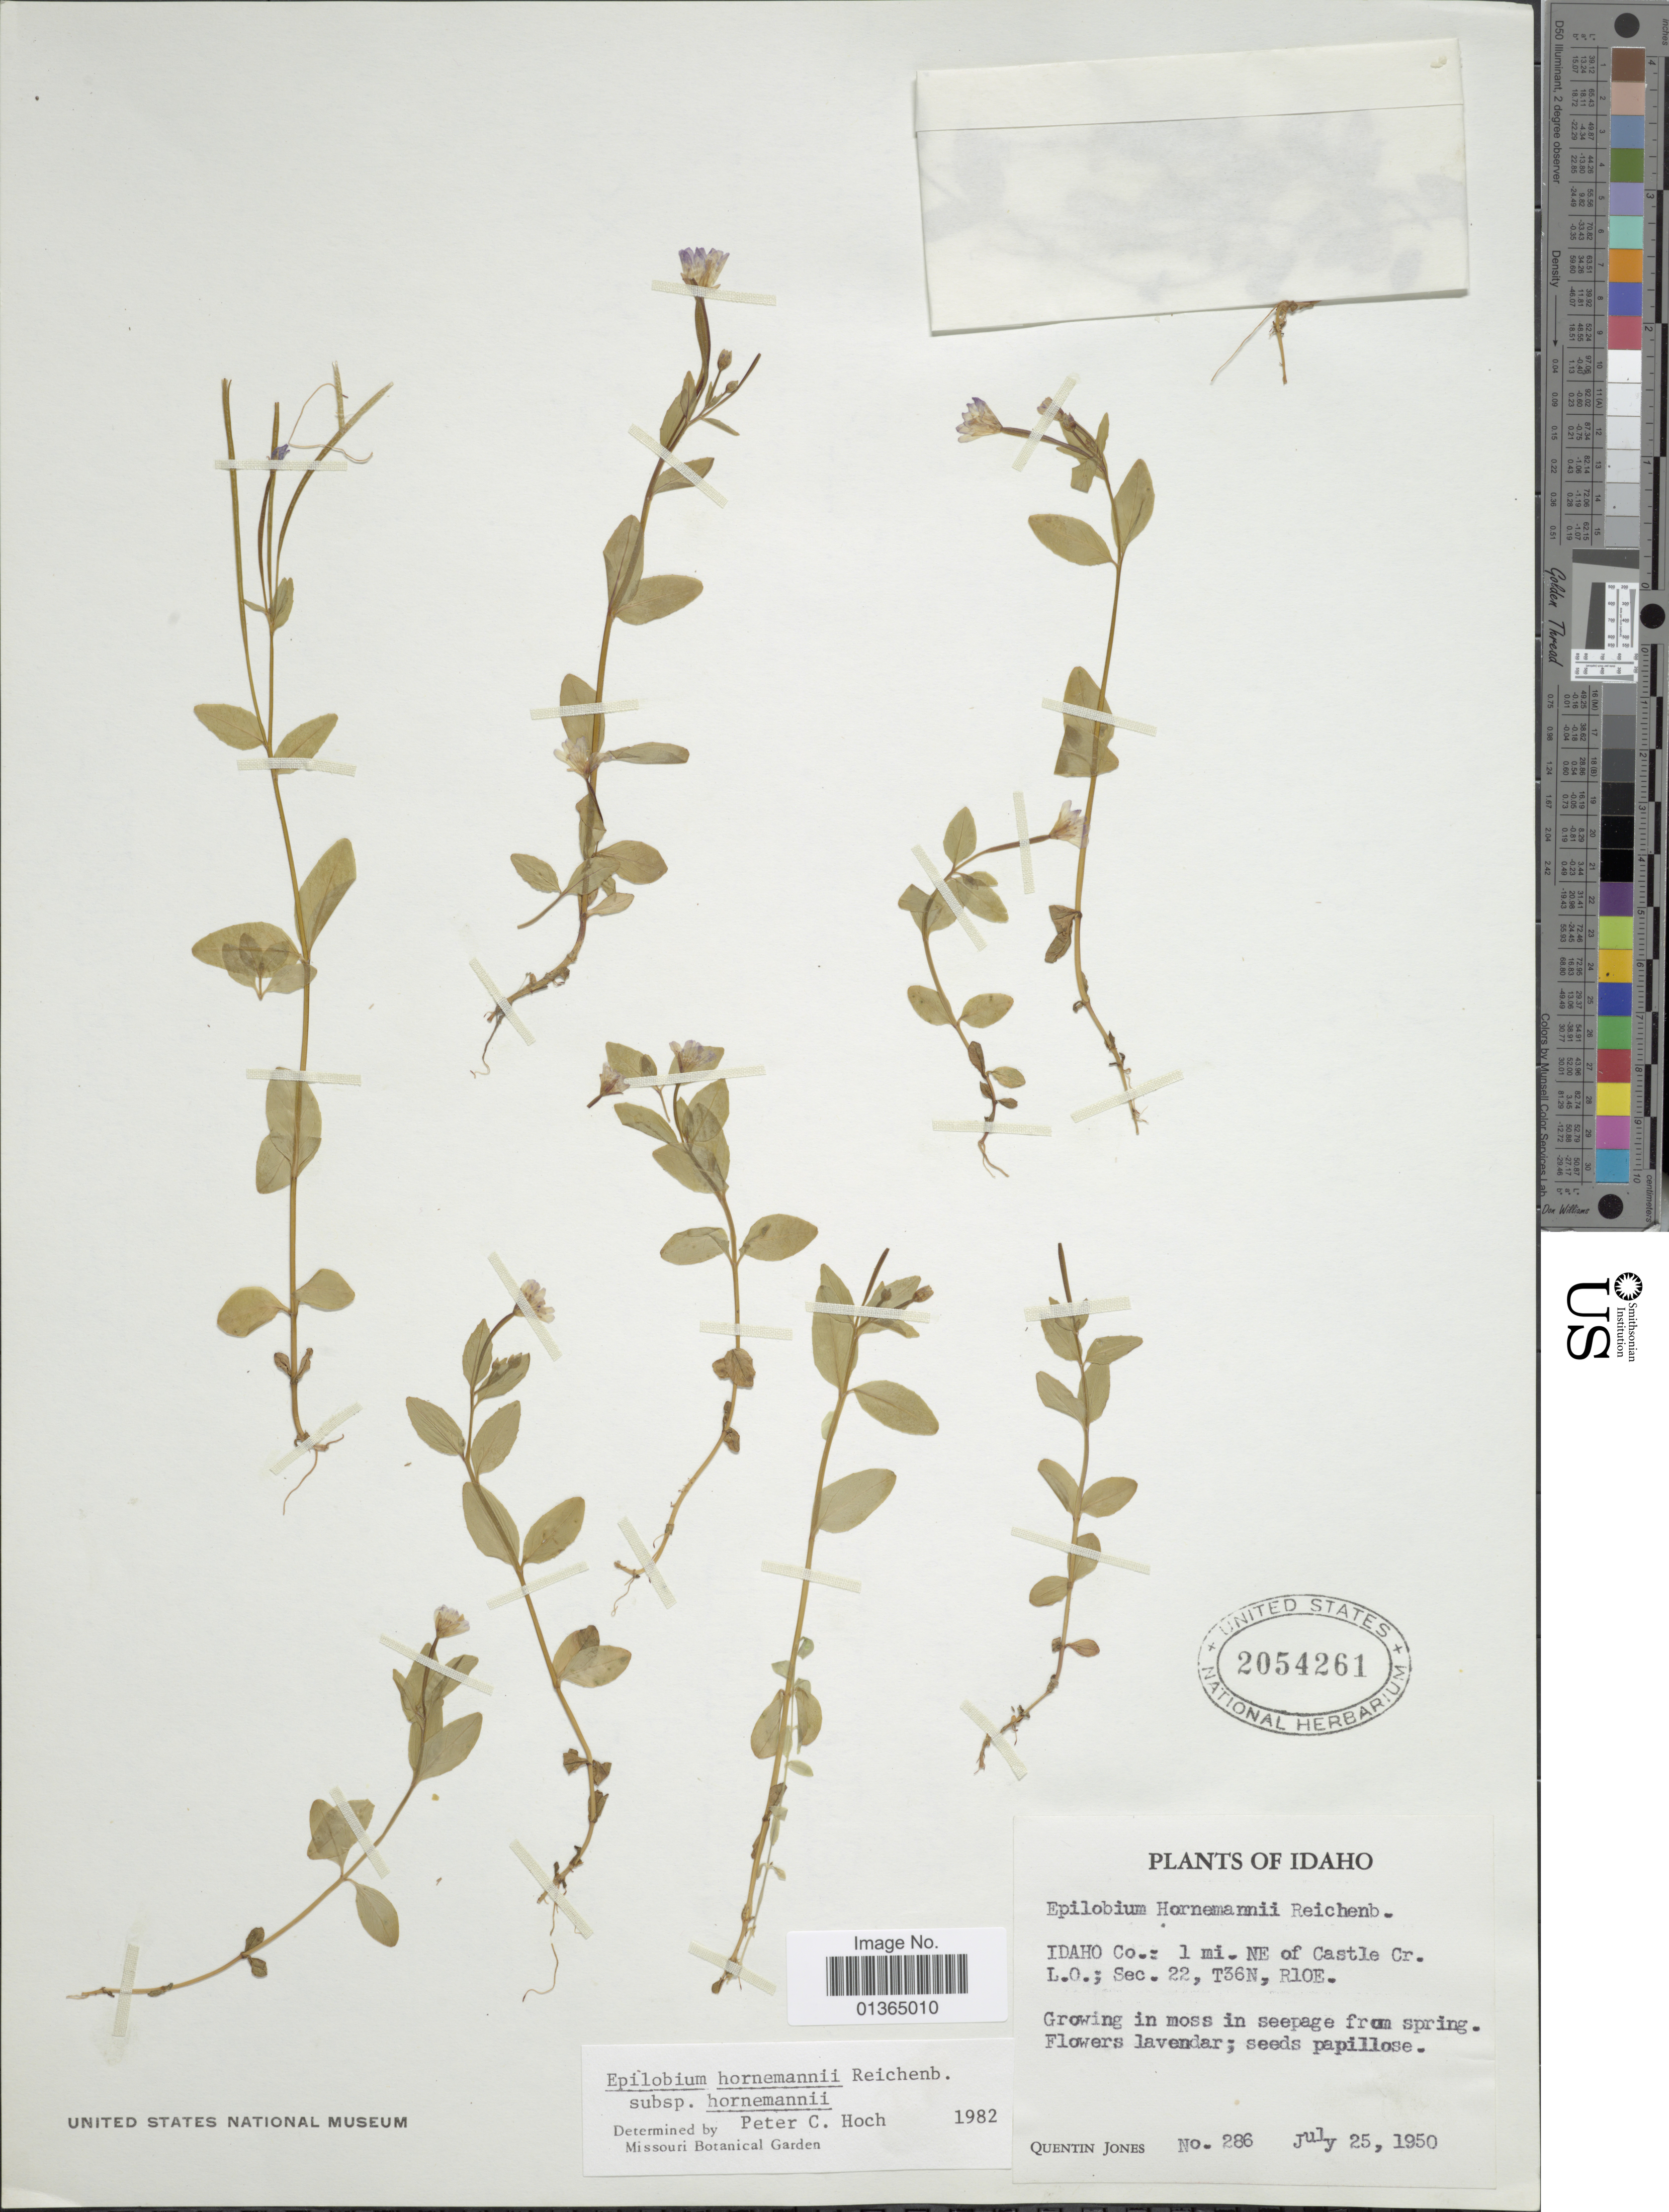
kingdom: Plantae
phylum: Tracheophyta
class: Magnoliopsida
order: Myrtales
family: Onagraceae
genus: Epilobium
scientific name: Epilobium hornemannii subsp. hornemannii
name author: Rchb.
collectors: Q. Jones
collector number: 286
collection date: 1950-07-25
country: United States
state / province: Idaho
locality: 1 mi. NEE of Castle Cr. L.O.; Sec. 22, T36N, R10E.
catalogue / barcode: US 2054261